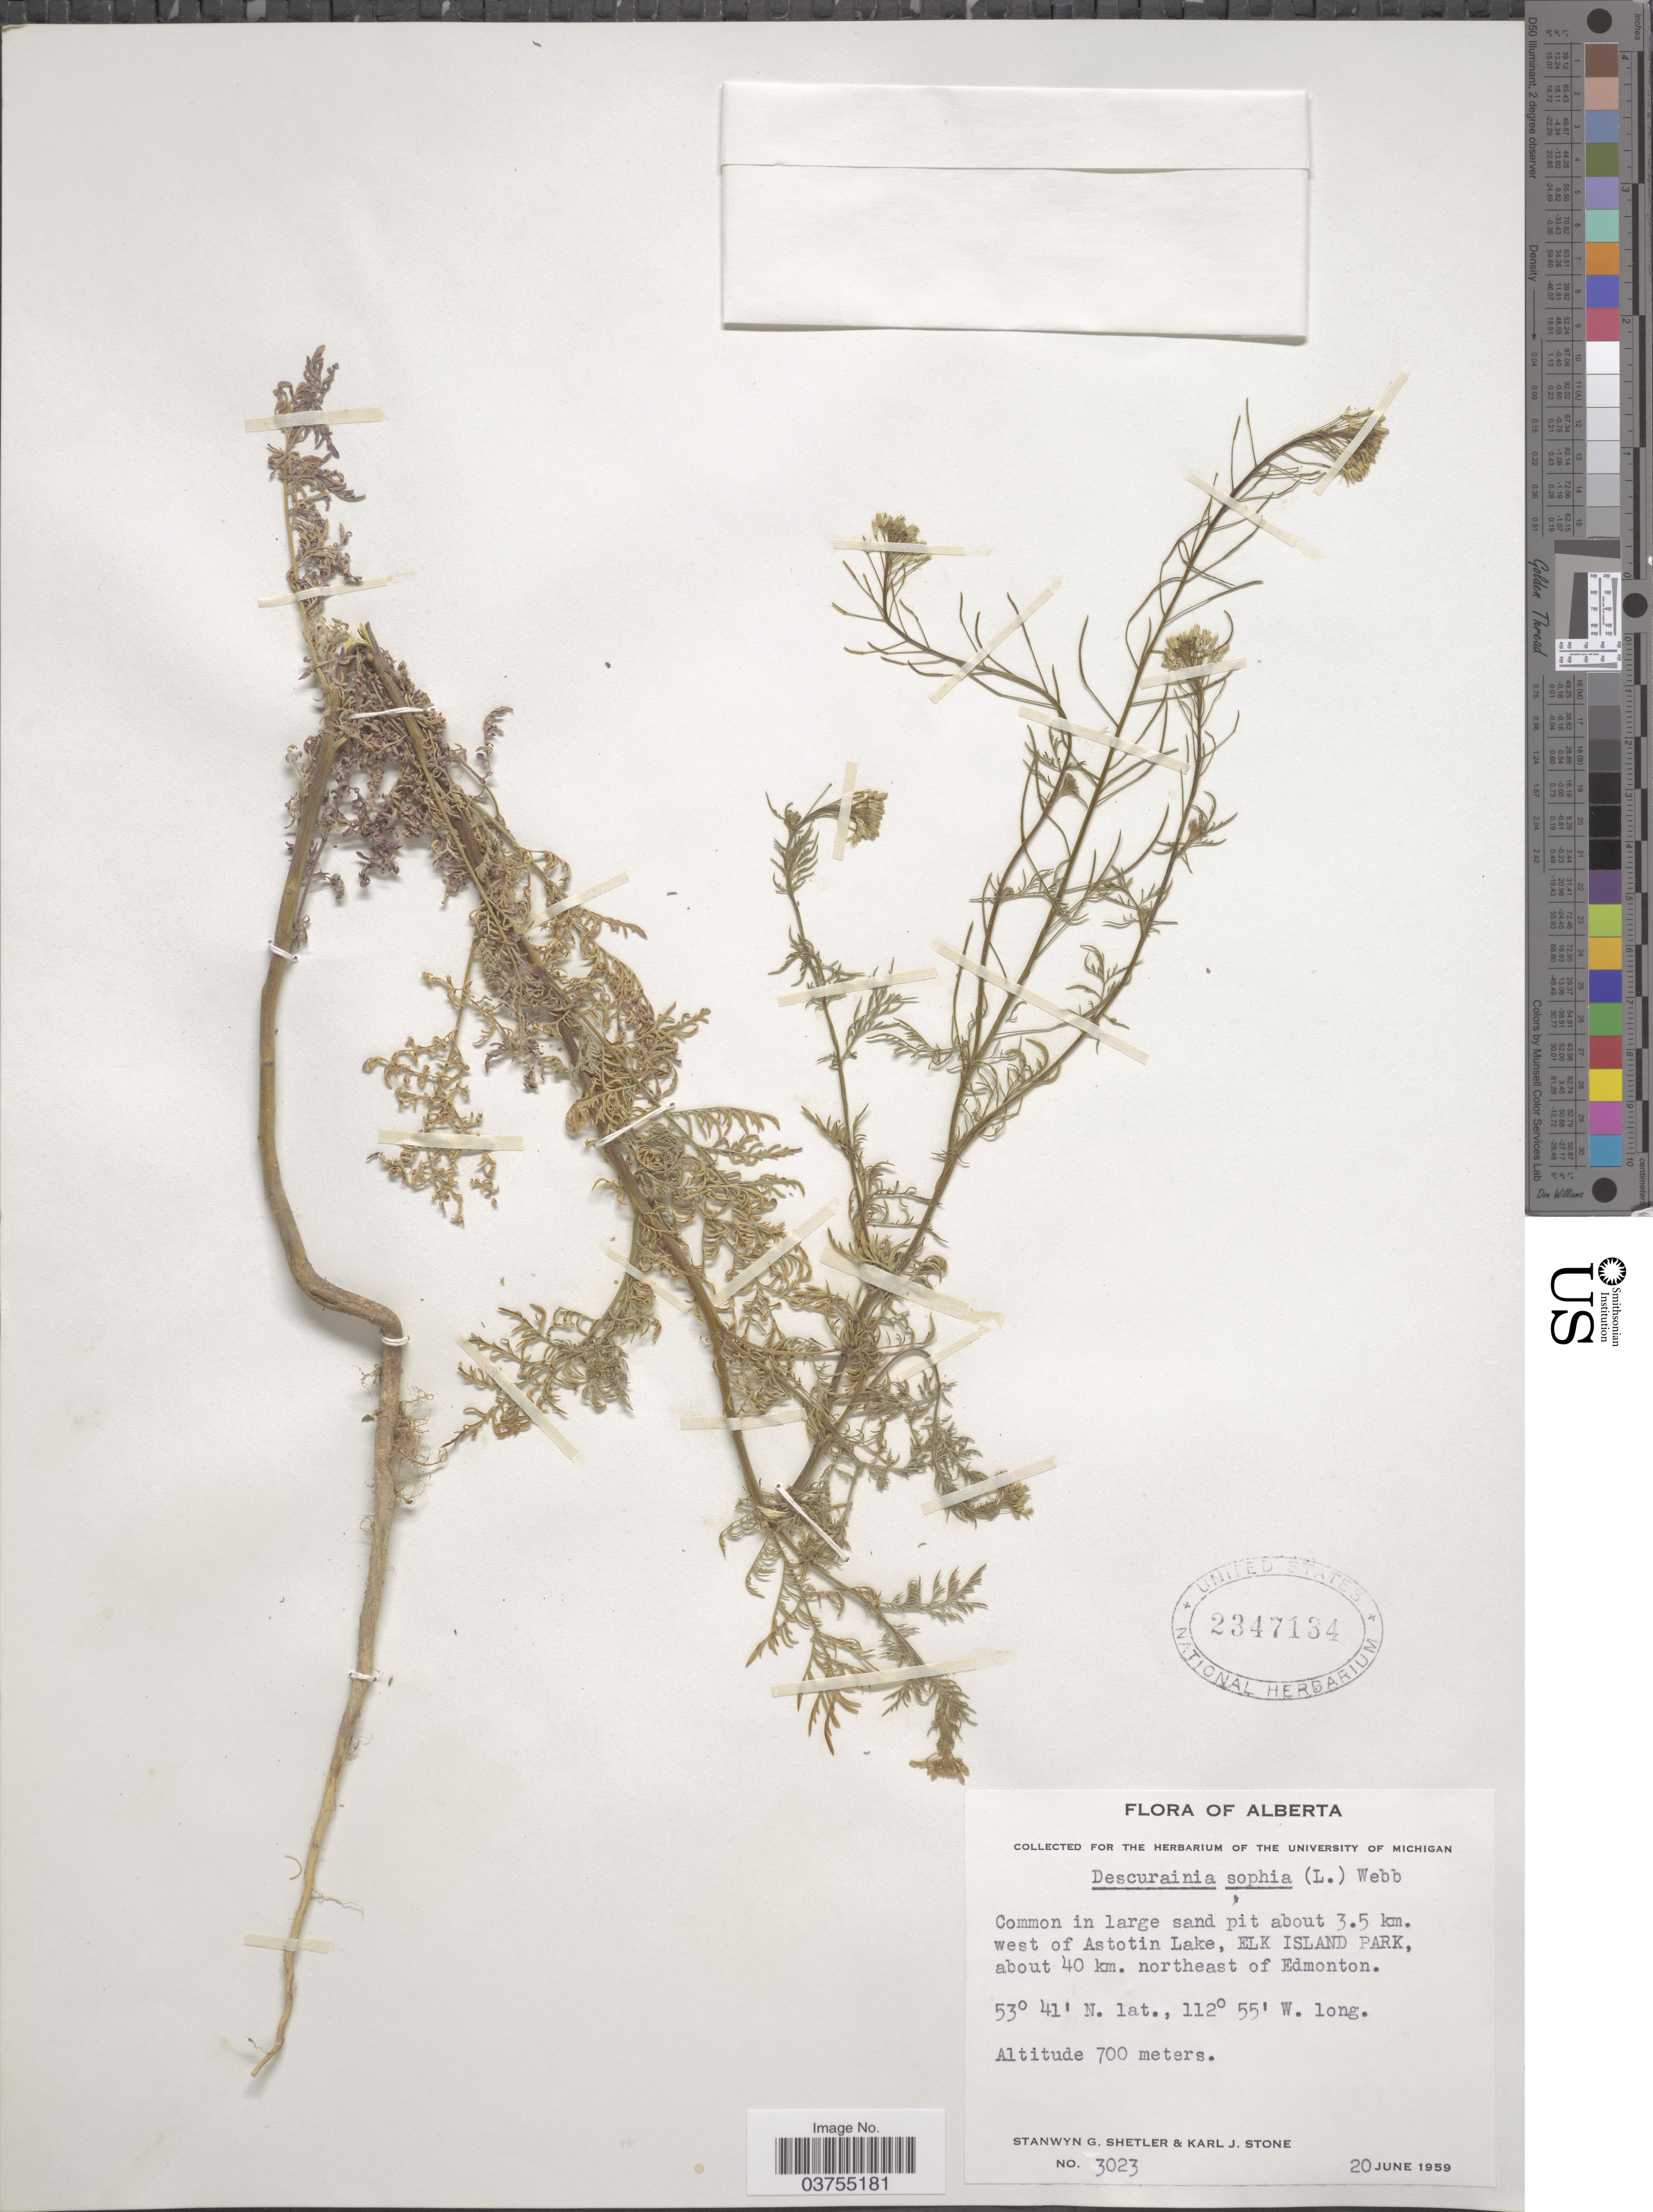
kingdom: Plantae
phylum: Tracheophyta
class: Magnoliopsida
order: Brassicales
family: Brassicaceae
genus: Descurainia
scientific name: Descurainia sophia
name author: (L.) Webb ex Prantl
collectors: S. Shetler & K. J. Stone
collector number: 3023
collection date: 1959-06-20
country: Canada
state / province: Alberta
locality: Common in large sand pit about 3.5 km. west of Astotin Lake, Elk Island Park, about 40 km. northeast of Edmonton.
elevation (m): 700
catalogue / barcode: US 2347134